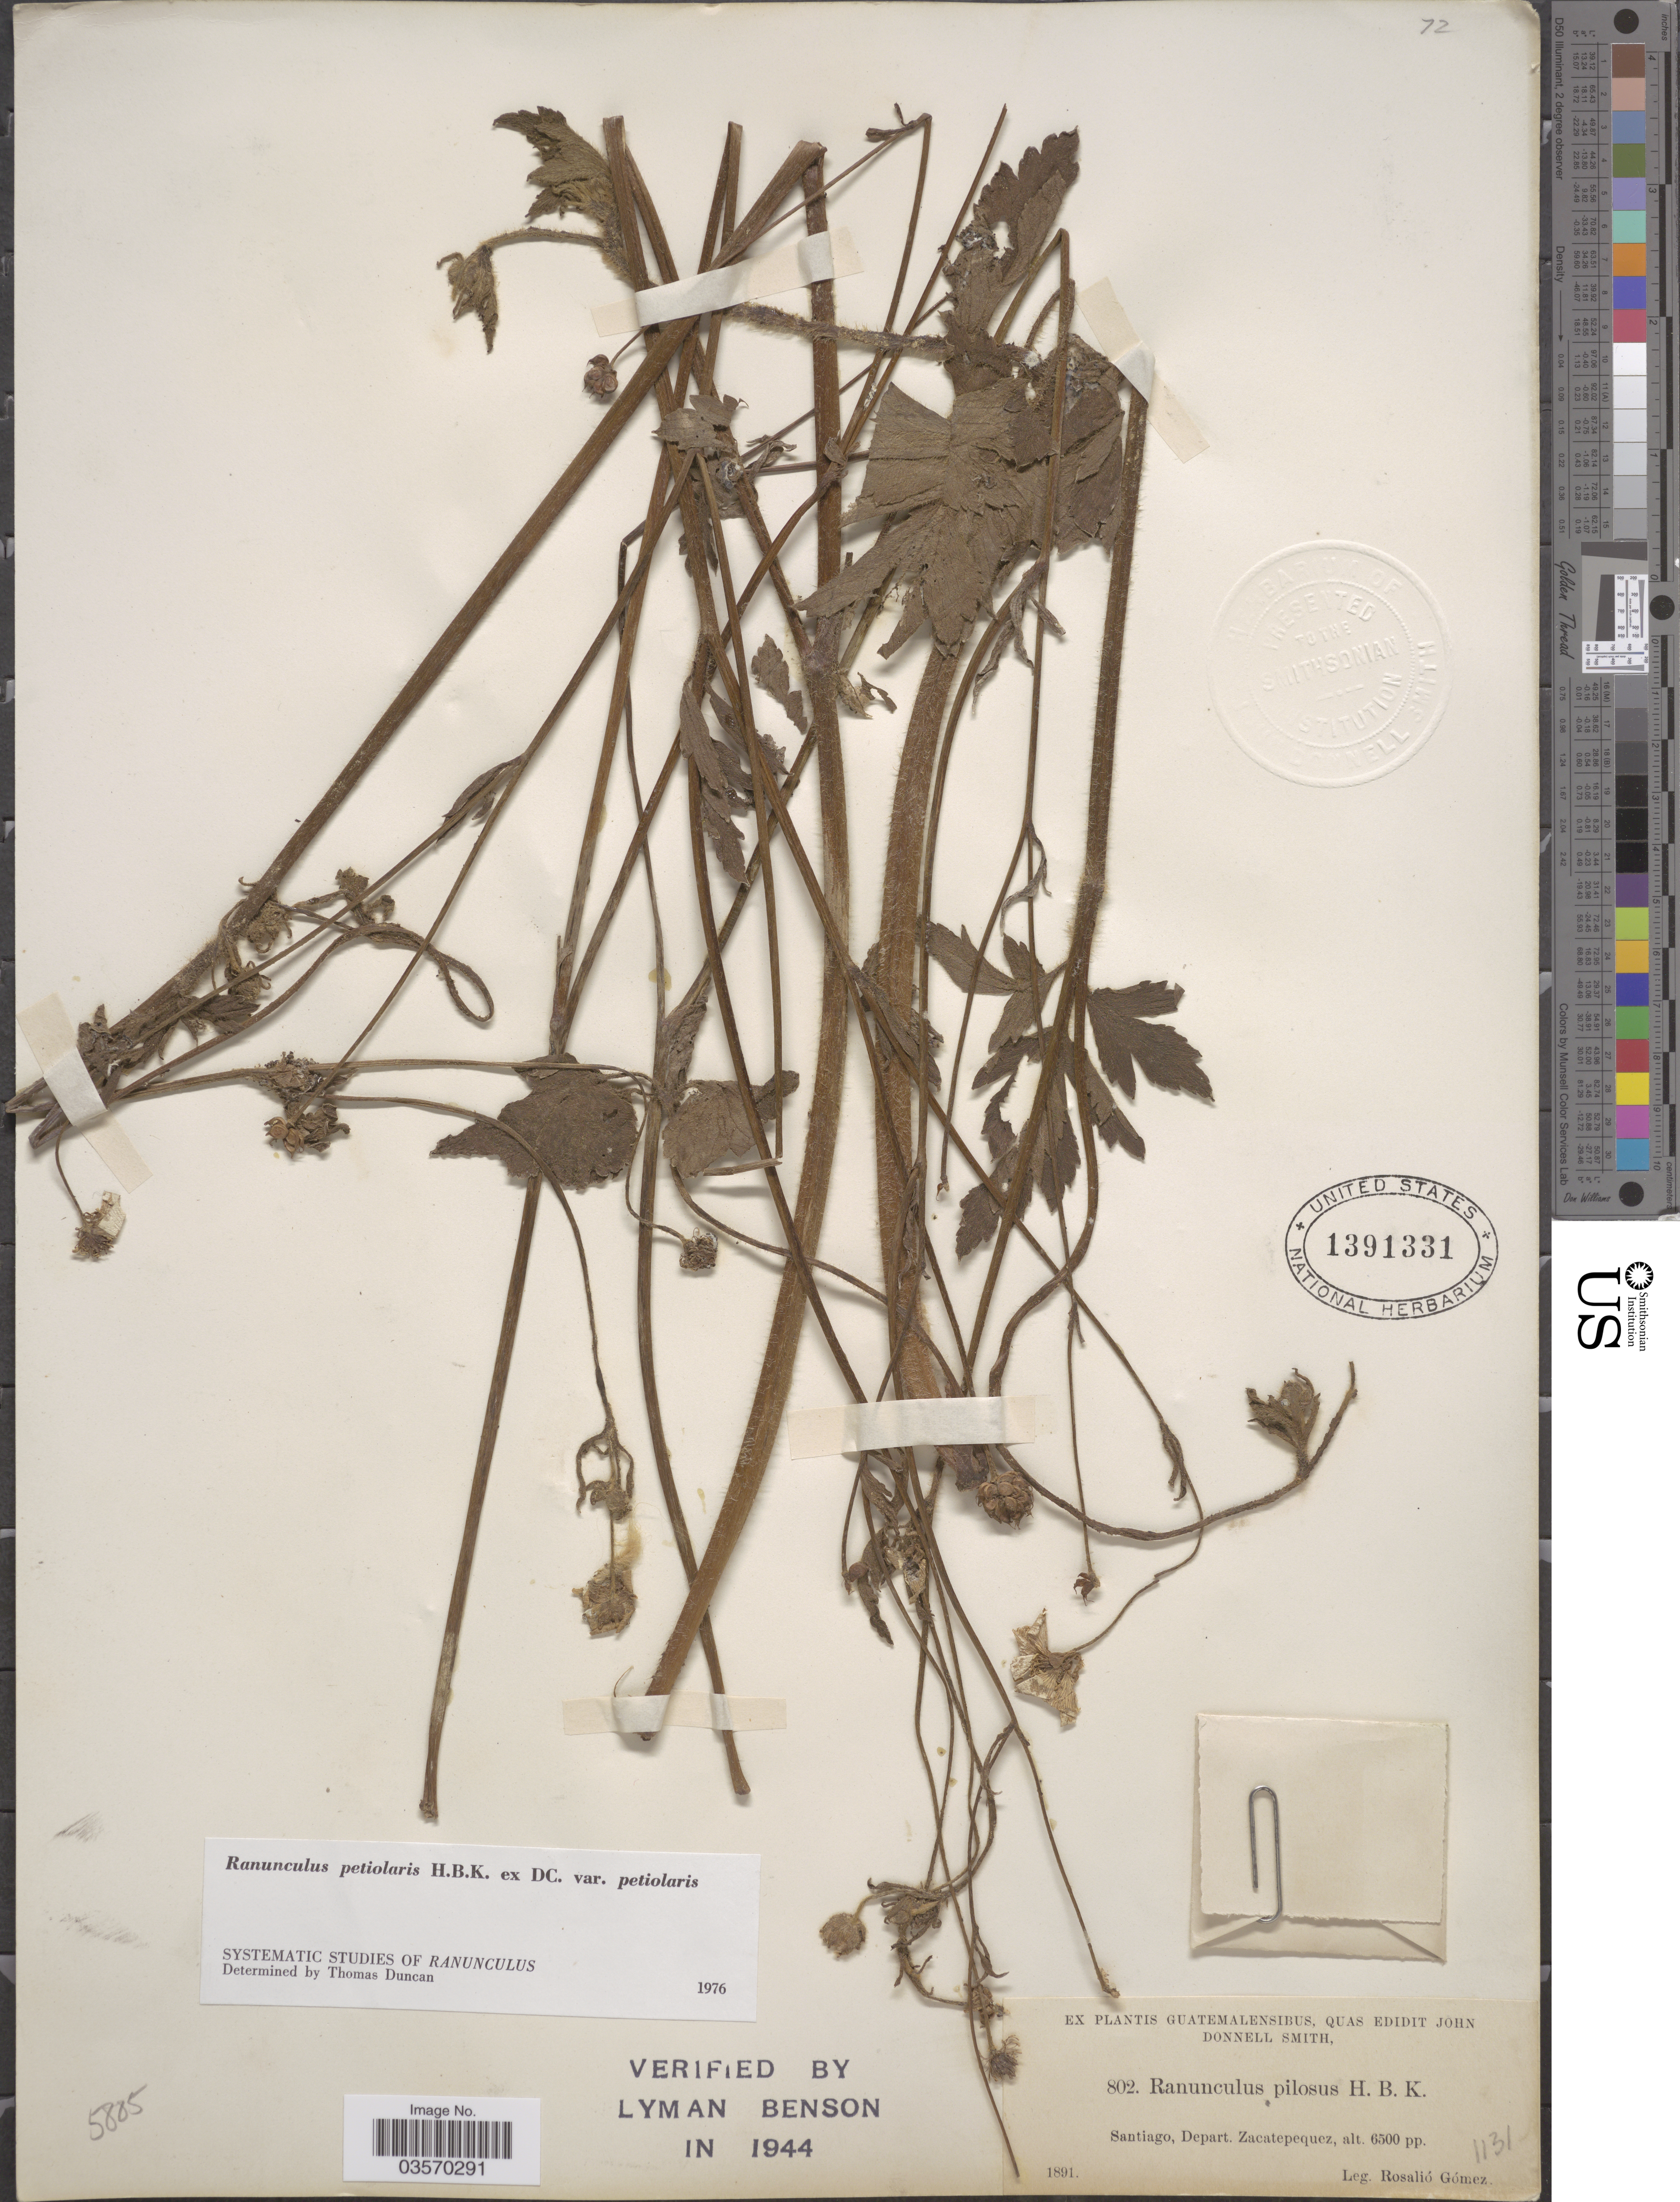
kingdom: Plantae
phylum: Tracheophyta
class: Magnoliopsida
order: Ranunculales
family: Ranunculaceae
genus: Ranunculus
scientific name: Ranunculus petiolaris var. petiolaris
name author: Kunth ex DC.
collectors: R. Gómez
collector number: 802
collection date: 1891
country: Guatemala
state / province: Sacatepequez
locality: Santiago, Depart. Zacatepequez.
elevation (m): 1981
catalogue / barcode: US 1391331